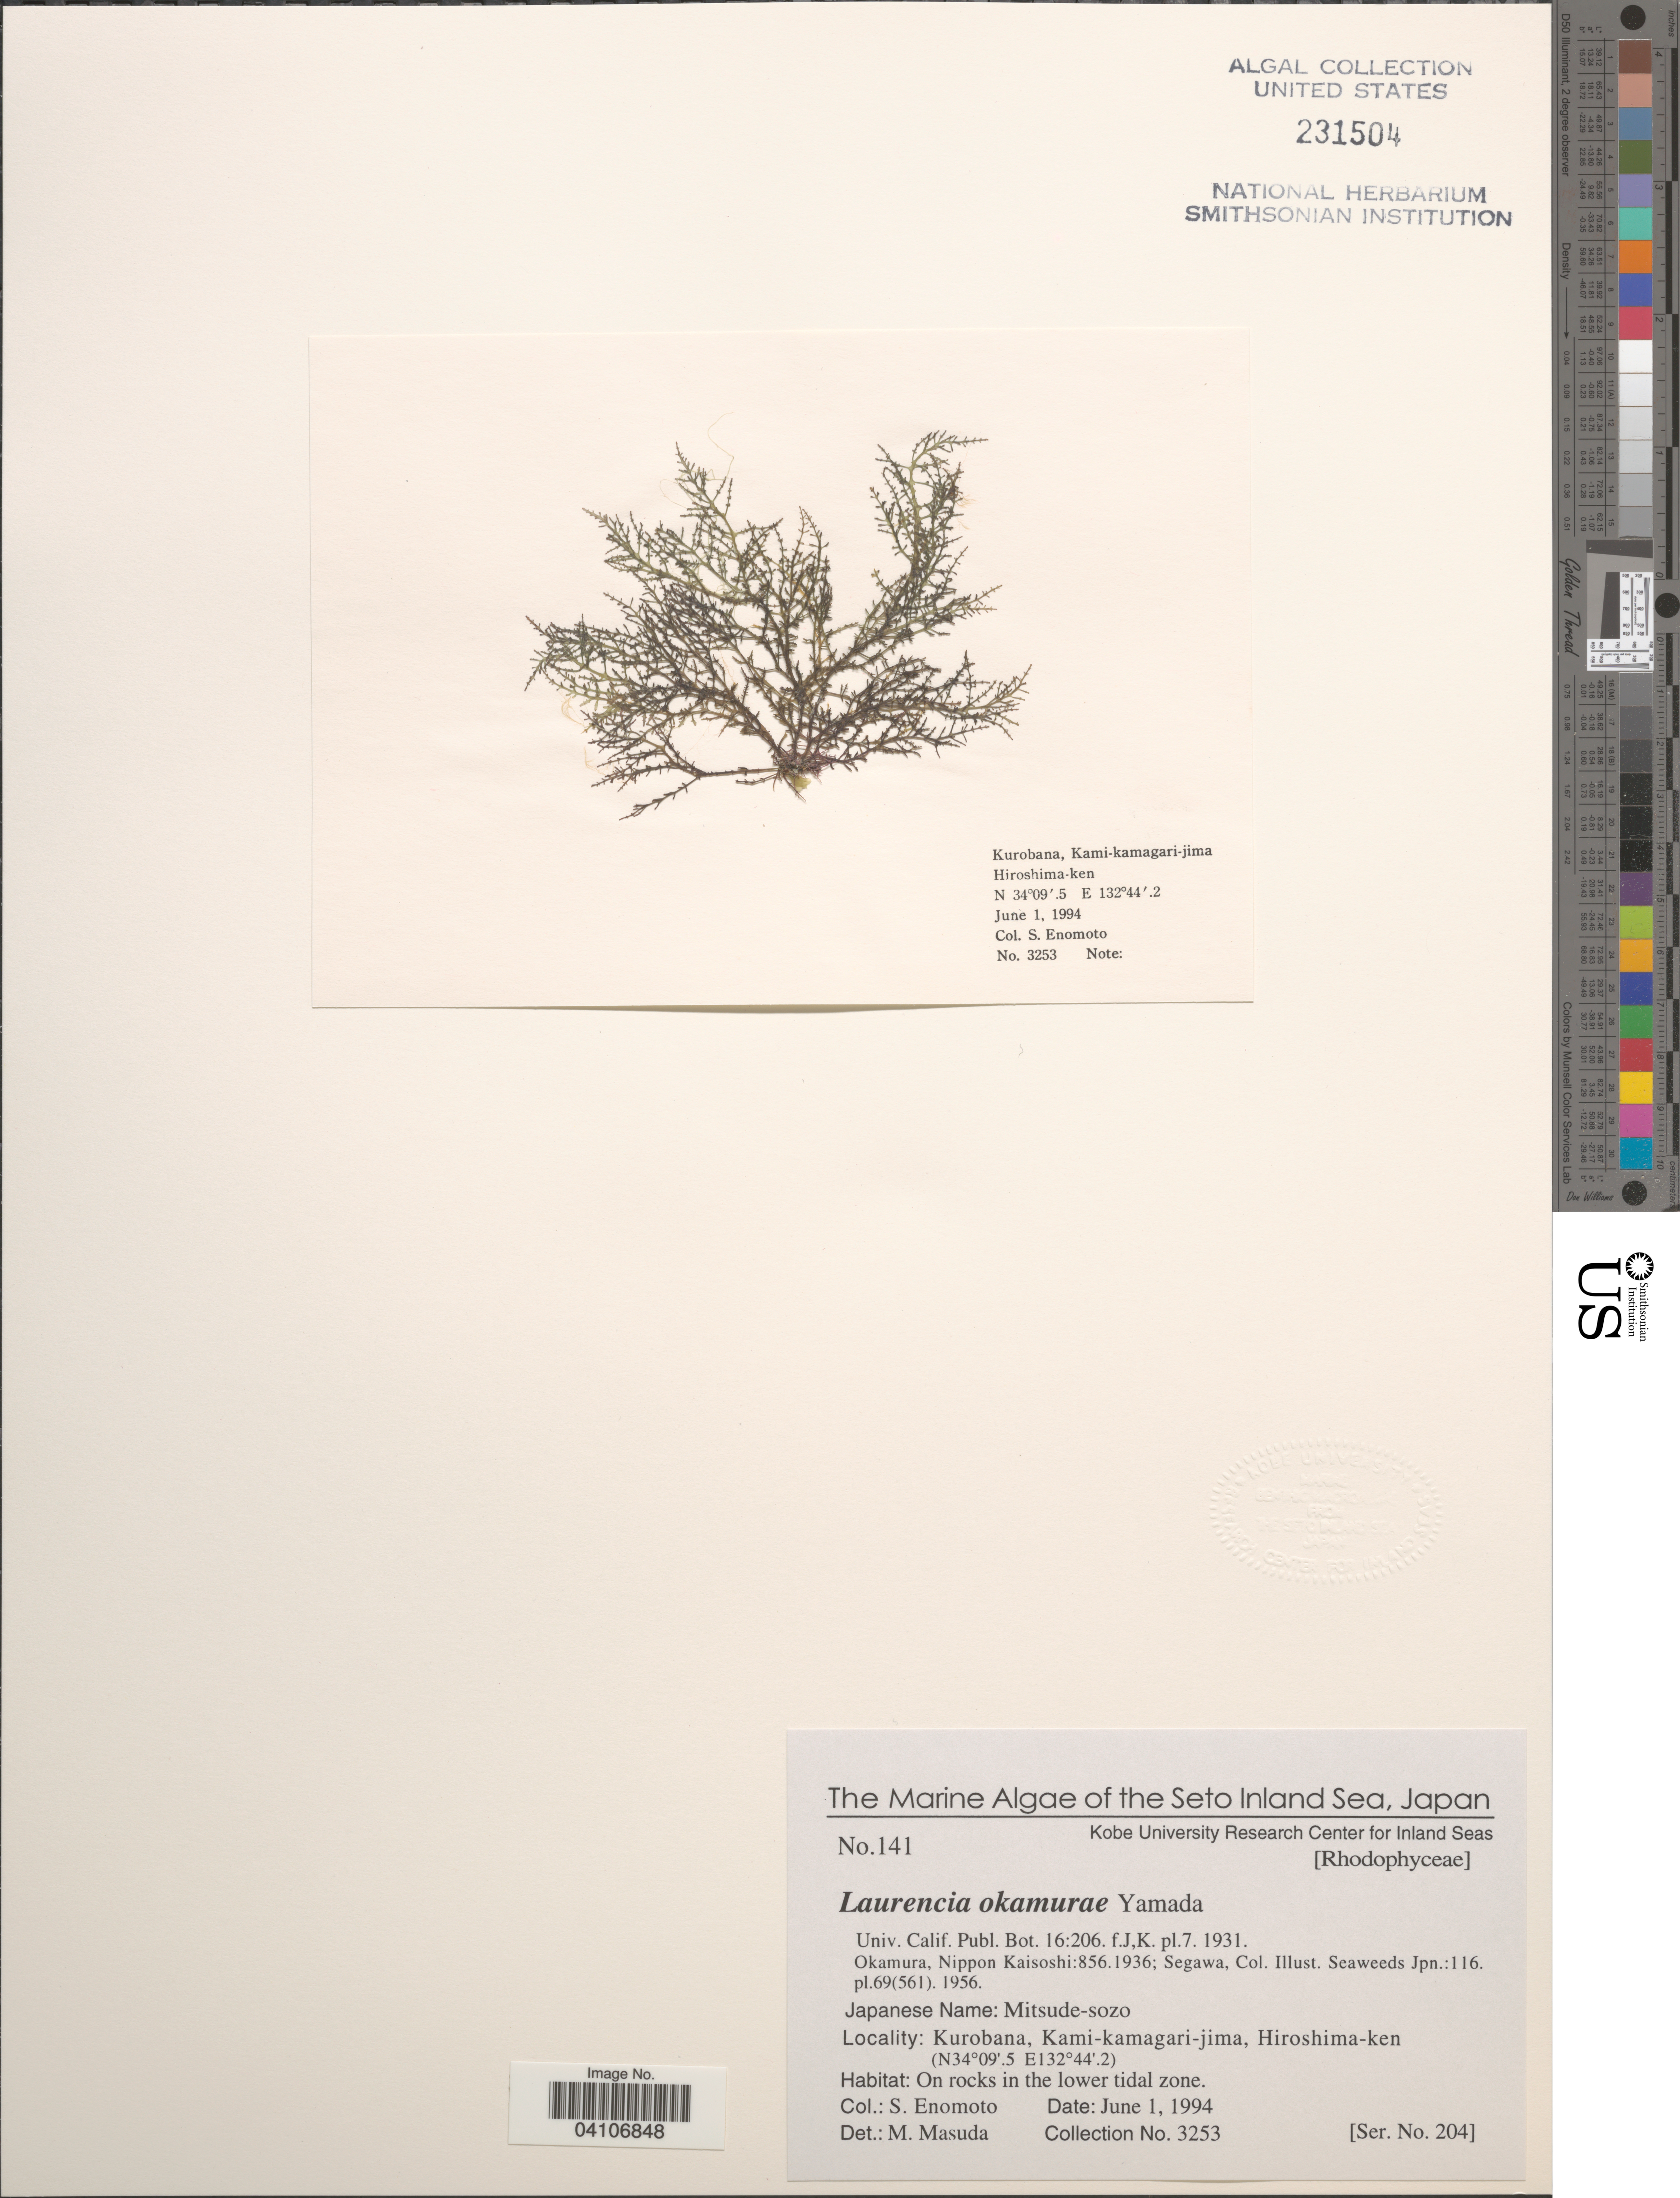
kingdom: Plantae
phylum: Rhodophyta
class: Florideophyceae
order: Ceramiales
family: Rhodomelaceae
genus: Laurencia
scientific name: Laurencia okamurae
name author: Yamada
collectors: S. Enomoto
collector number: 3253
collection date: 1994-06-01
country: Japan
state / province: Hirosima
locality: The Seto Inland Sea. Kurobana, Kami-kamagari-jima, Hiroshima-ken. On rocks in the lower tidal zone.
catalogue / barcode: US 231504